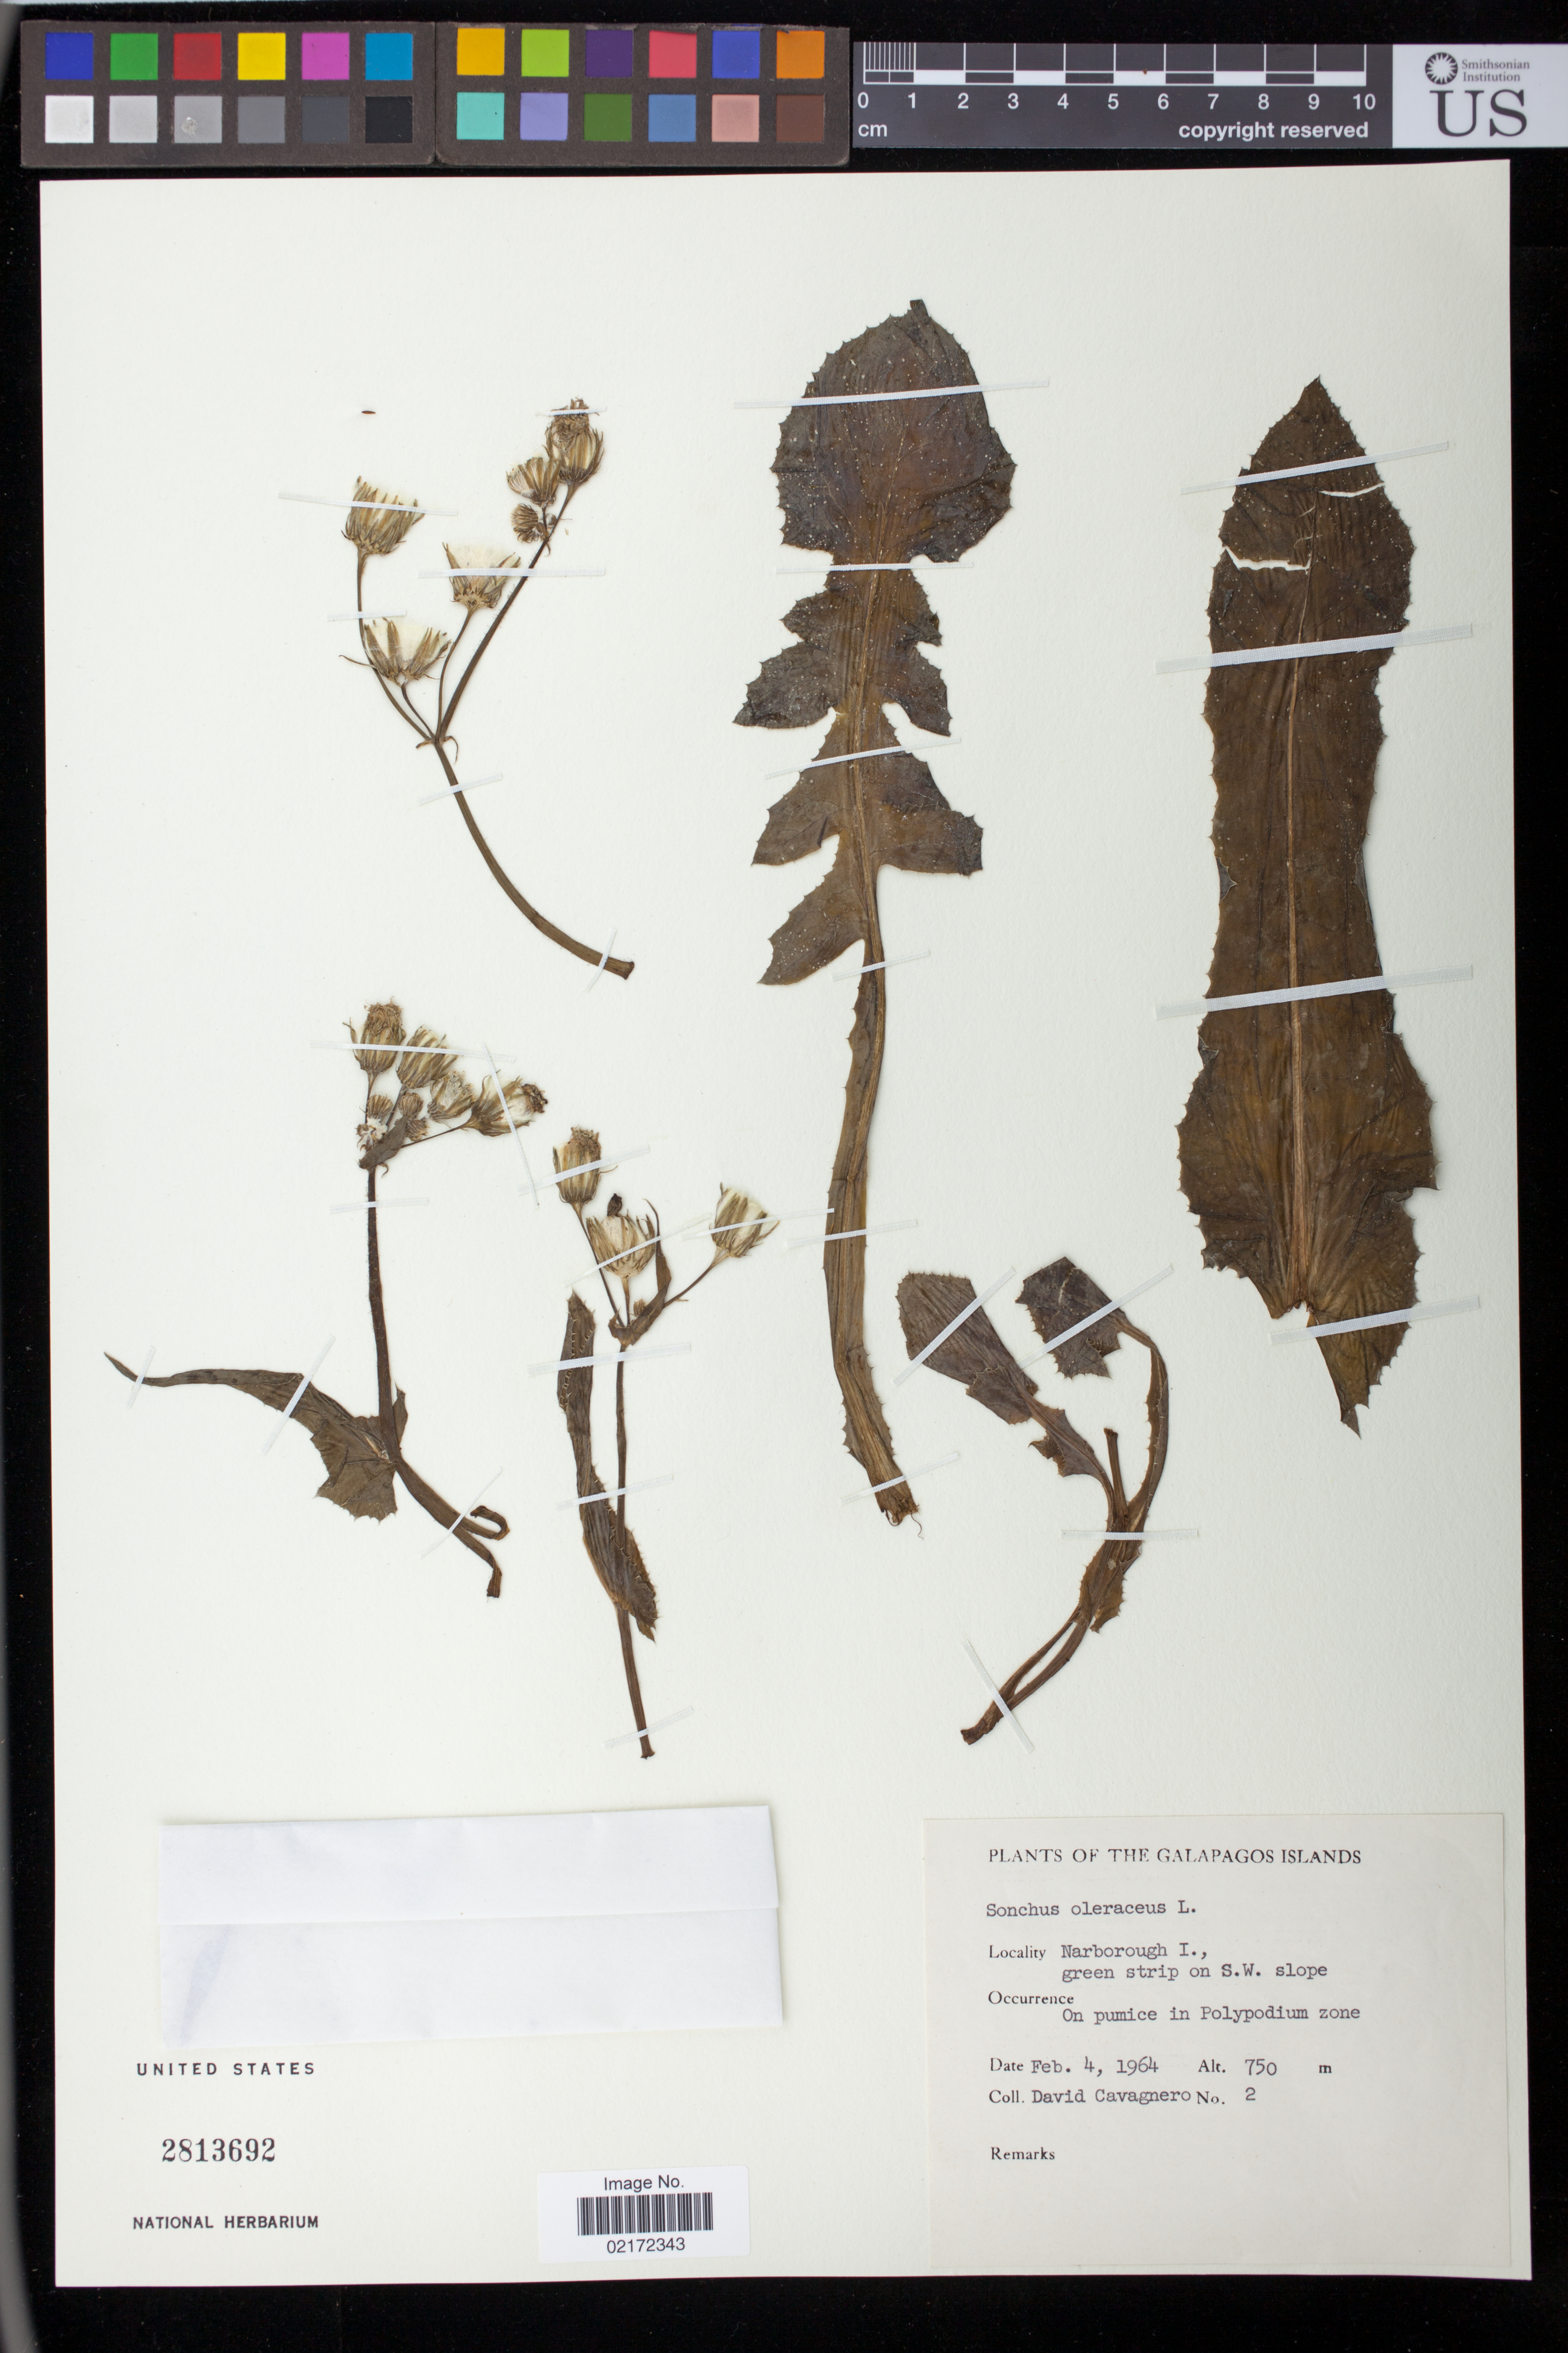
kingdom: Plantae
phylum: Tracheophyta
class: Magnoliopsida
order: Asterales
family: Asteraceae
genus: Sonchus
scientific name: Sonchus oleraceus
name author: L.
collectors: D. Cavagnero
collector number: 2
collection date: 1964-02-04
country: Ecuador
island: Fernandina [Narborough]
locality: Galapagos Islands, Narborough I., green strip on S.W. slope.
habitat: On pumice in Polypodium zone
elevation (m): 750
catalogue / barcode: US 2813692